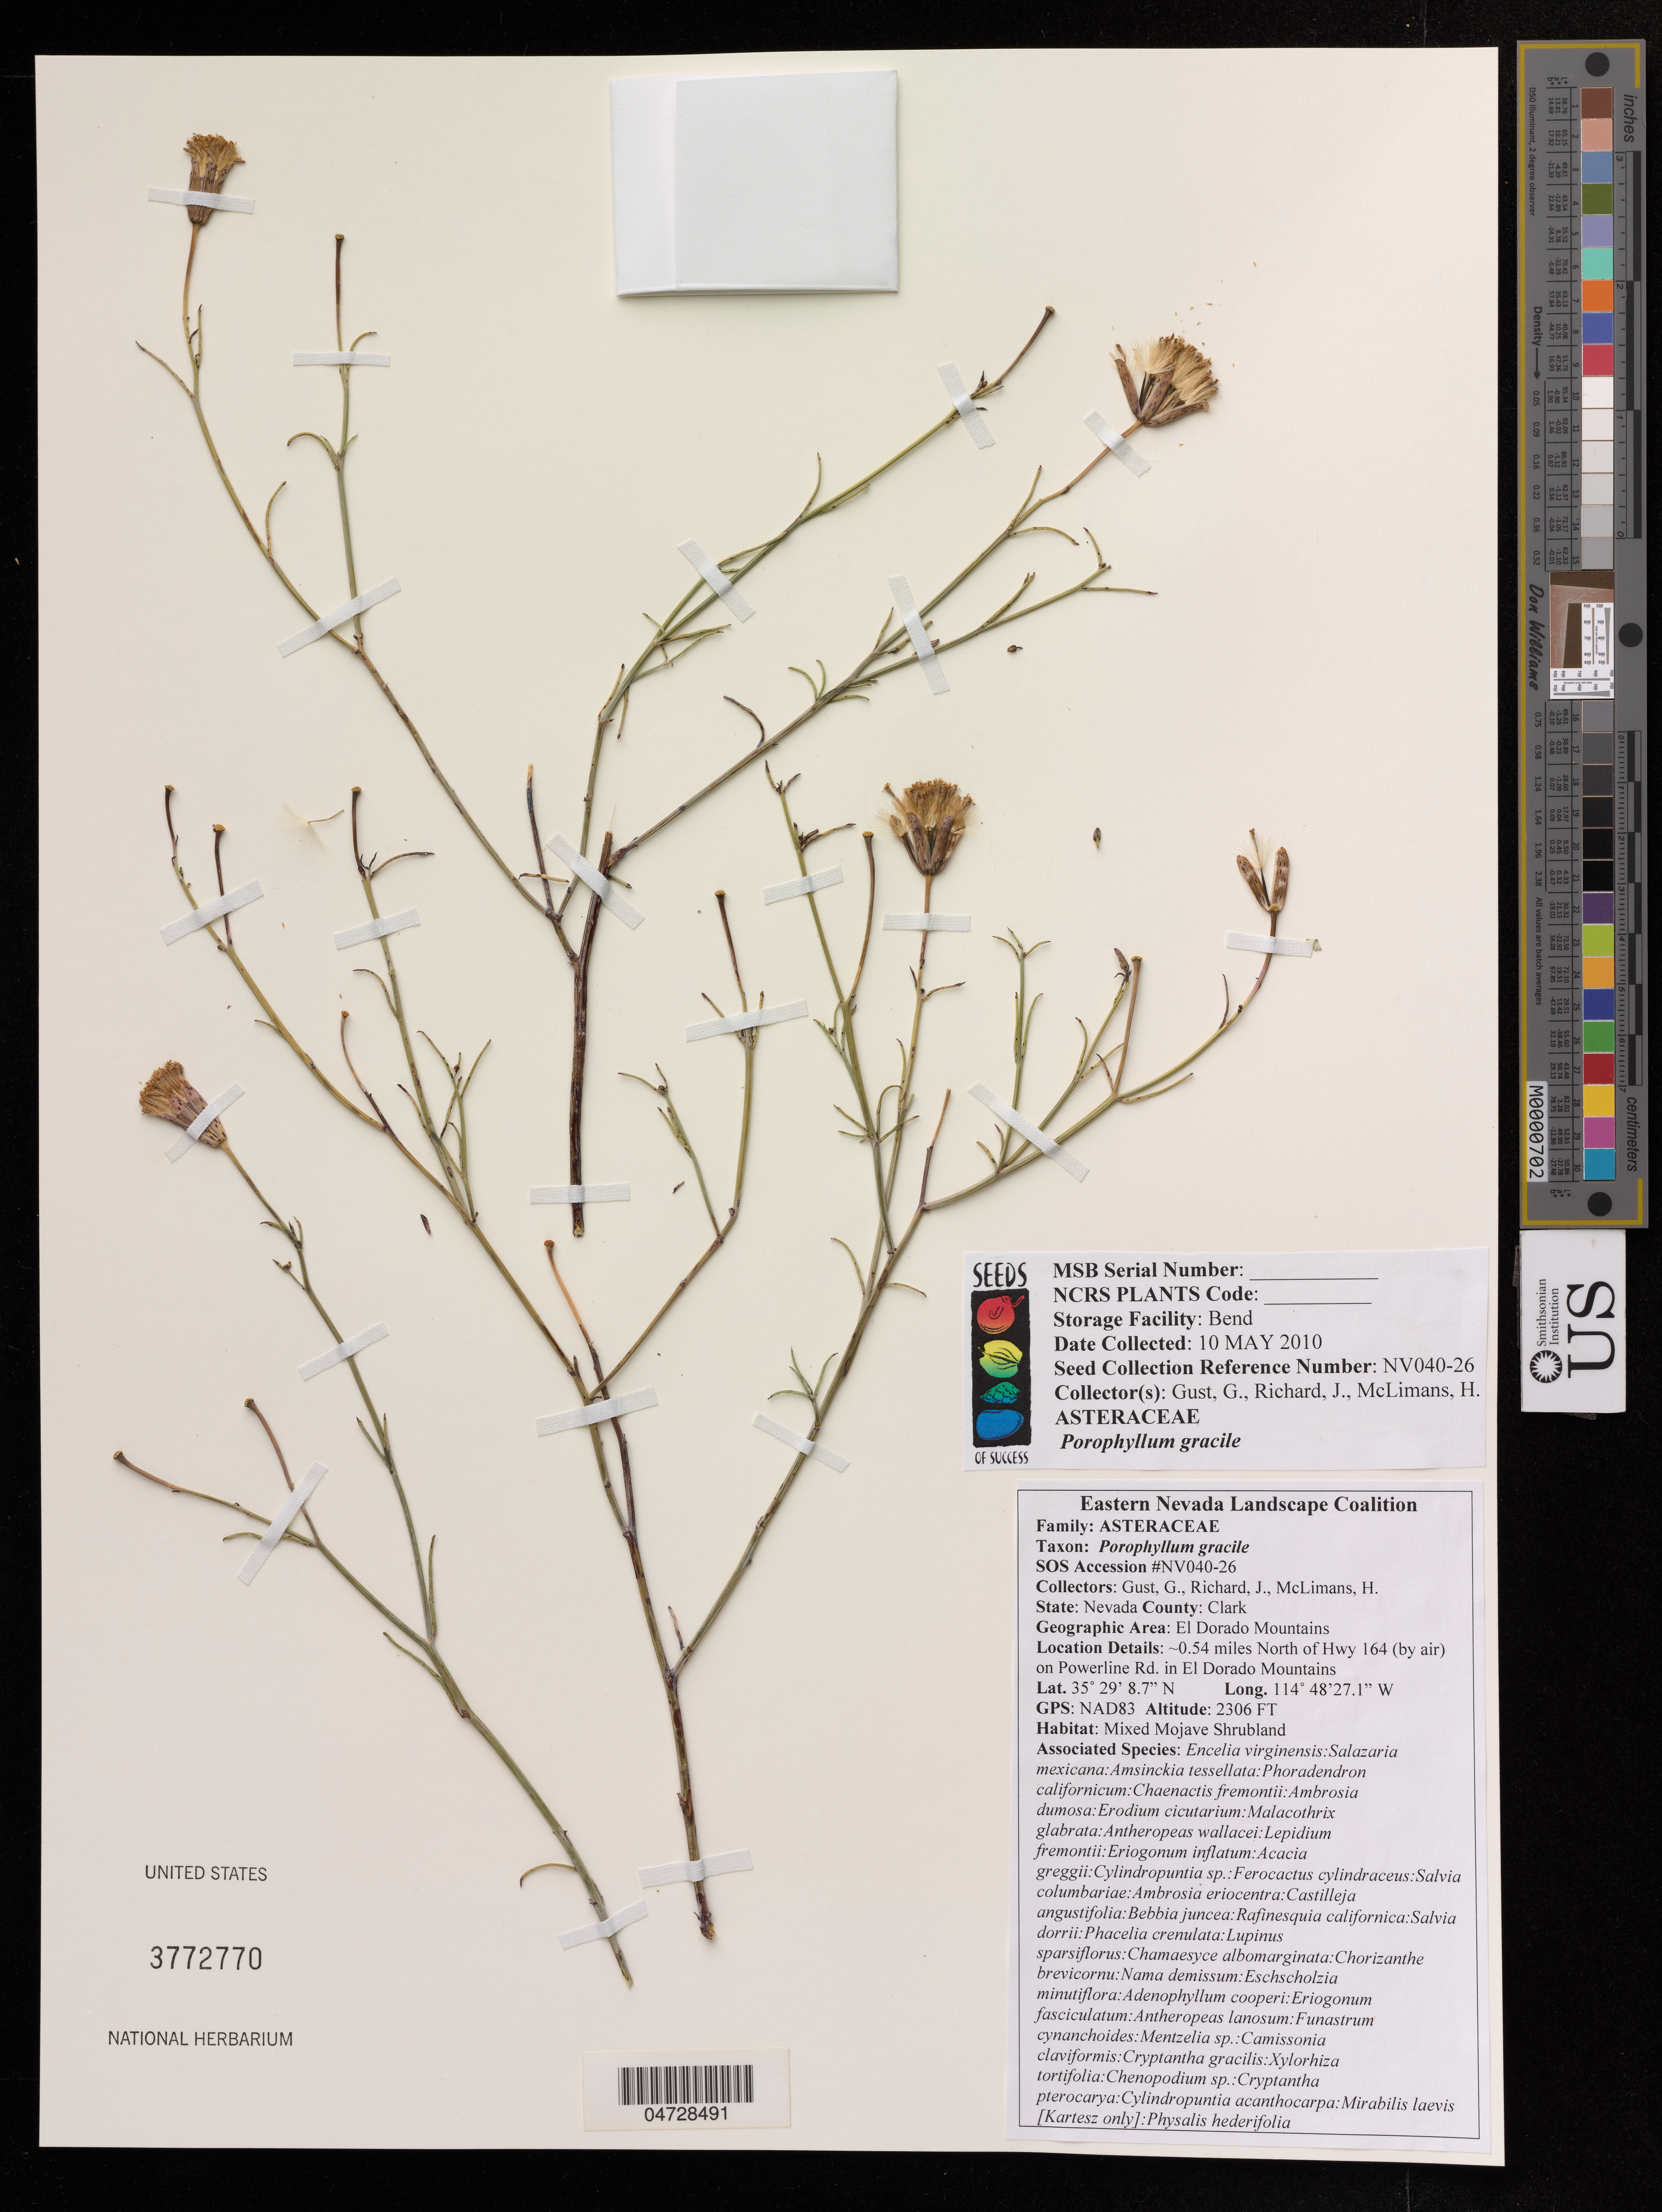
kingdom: Plantae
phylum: Tracheophyta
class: Magnoliopsida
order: Asterales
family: Asteraceae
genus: Porophyllum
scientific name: Porophyllum gracile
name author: Benth.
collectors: G. Gust, J. Richard & H. McLimans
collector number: NV040-26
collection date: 2010-05-10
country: United States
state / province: Nevada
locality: County: Clark, El Dorado Mountains, 0.54 miles North of Hwy 164 (by air) on Powerline Rd. in El Dorado Mountains.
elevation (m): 703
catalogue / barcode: US 3772770